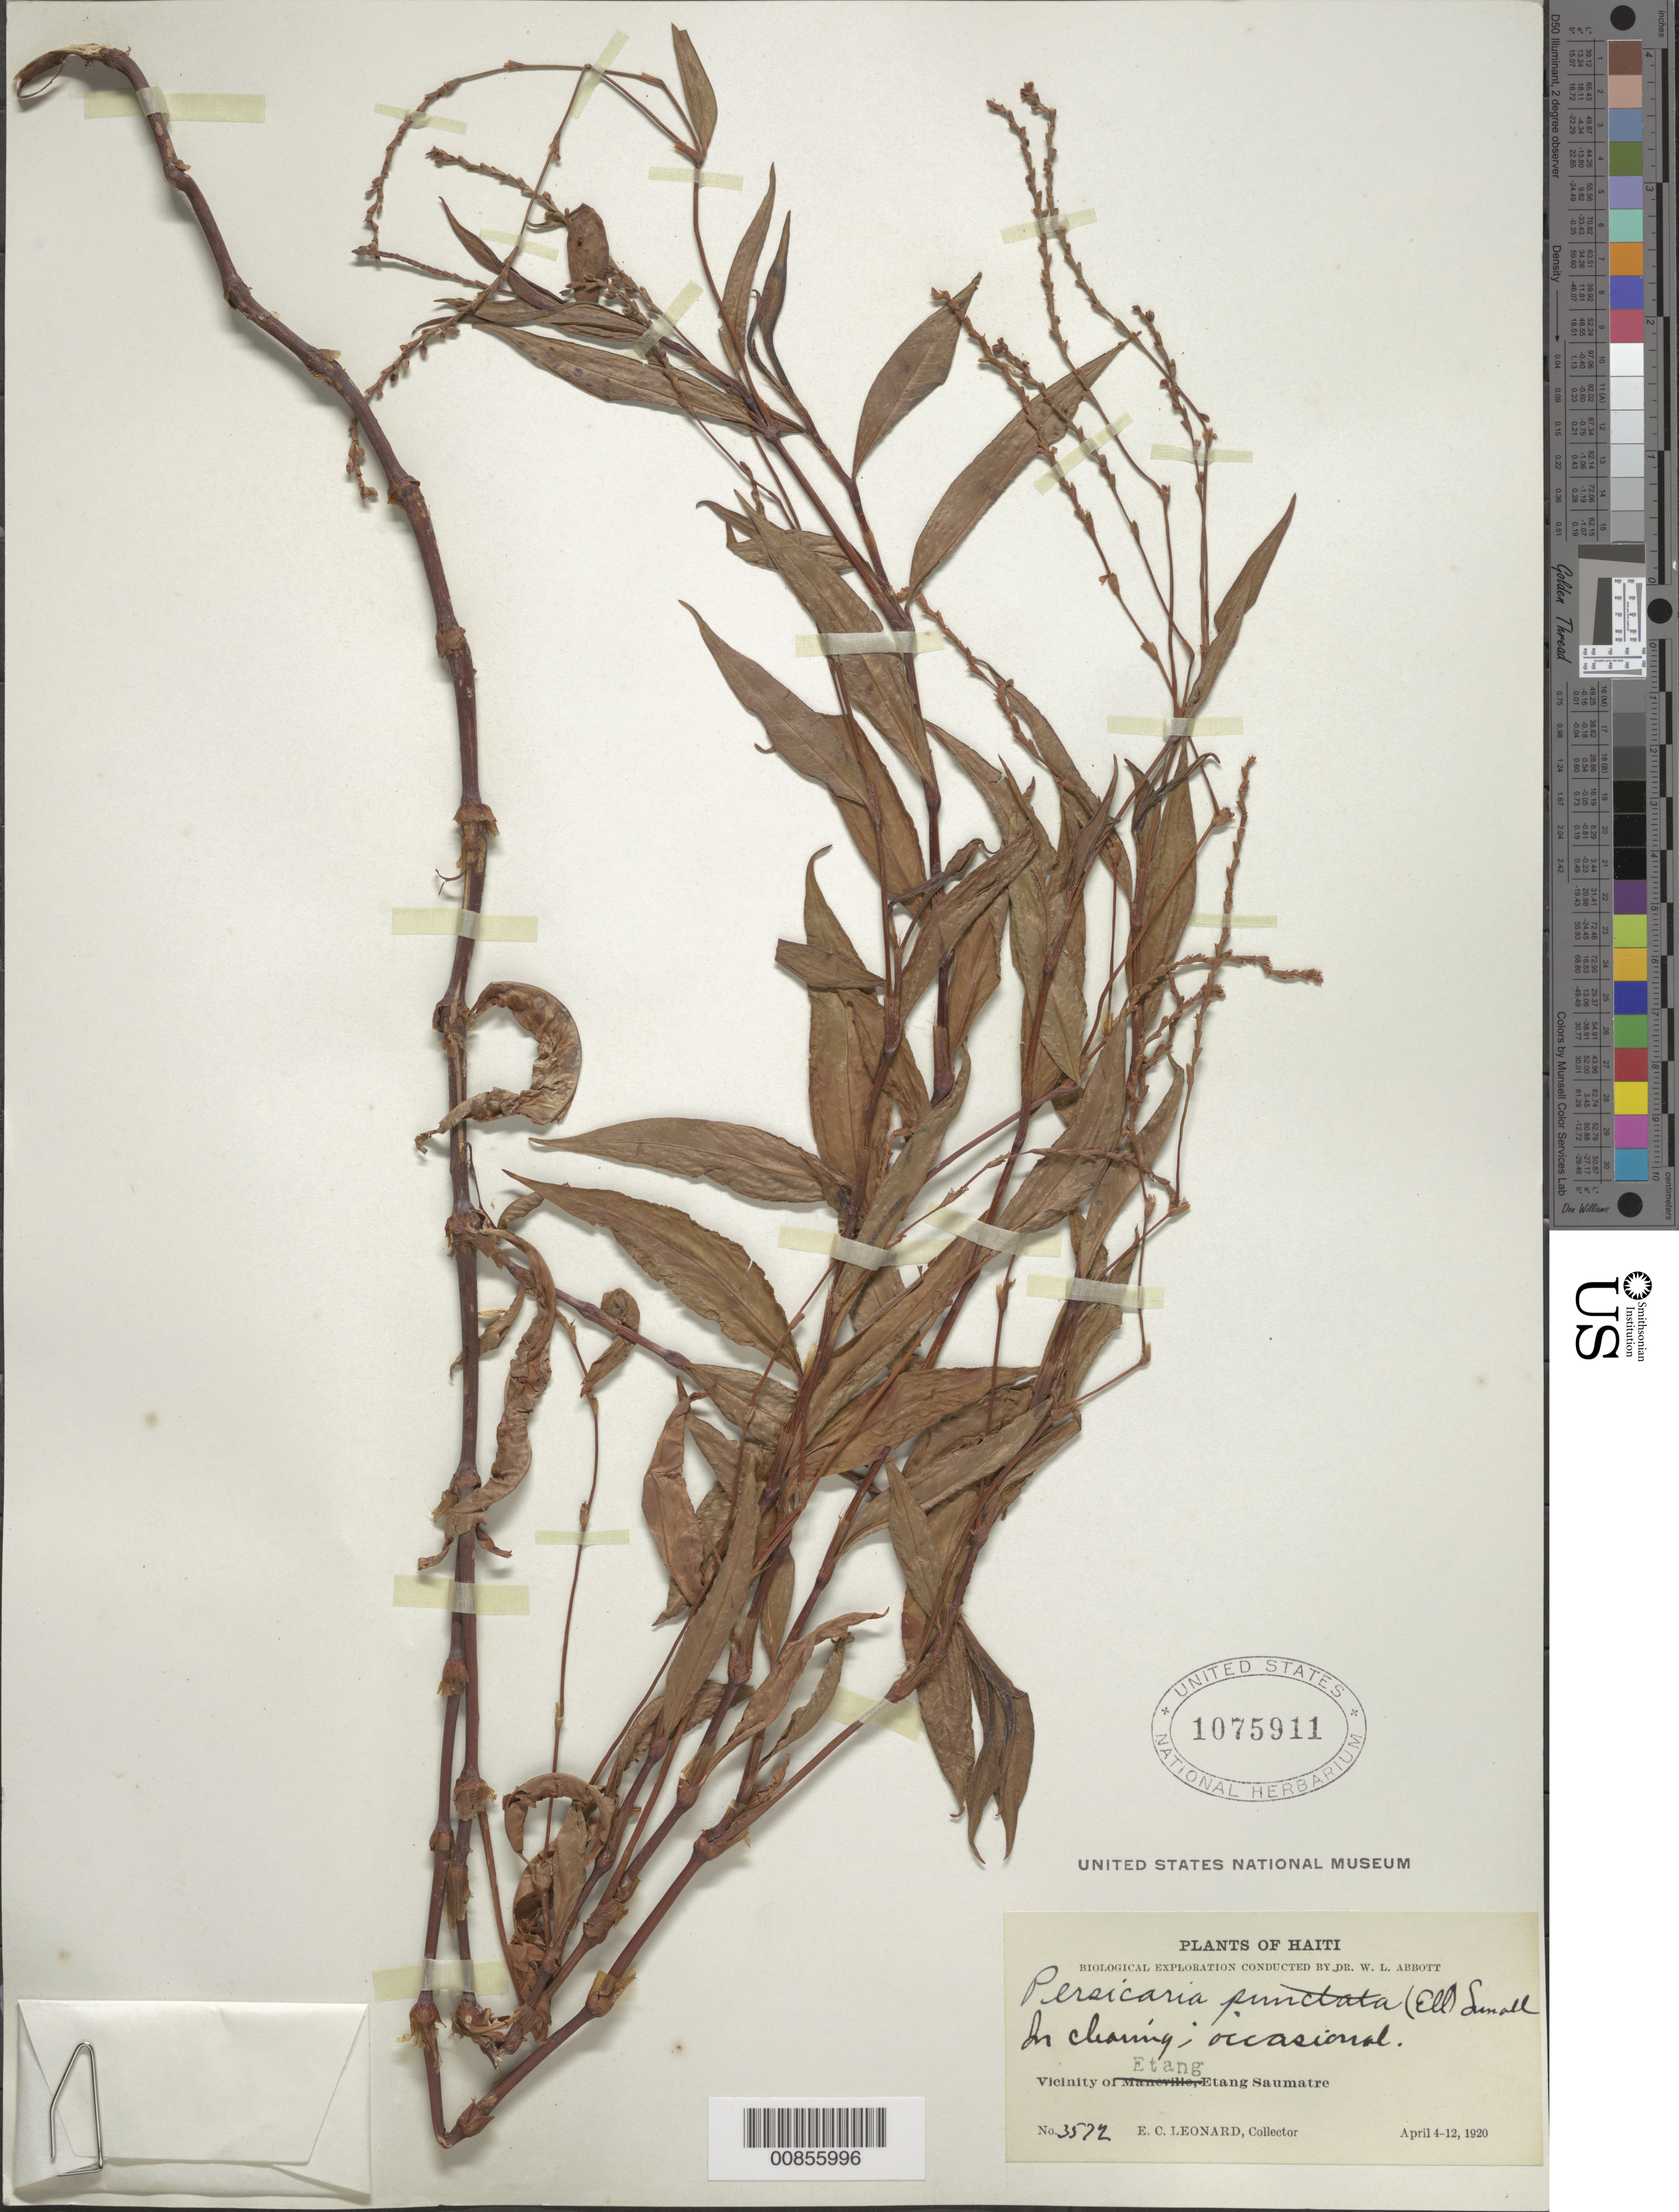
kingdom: Plantae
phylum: Tracheophyta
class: Magnoliopsida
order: Caryophyllales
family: Polygonaceae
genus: Polygonum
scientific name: Polygonum punctatum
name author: Elliott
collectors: E. C. Leonard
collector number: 3572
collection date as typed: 04 Apr 1920 to 12 Apr 1920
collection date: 1920-04-04/1920-04-12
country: Haiti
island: Hispaniola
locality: Vicinity of Etang, Etang Saumatre.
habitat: In clearing.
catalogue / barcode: US 1075911